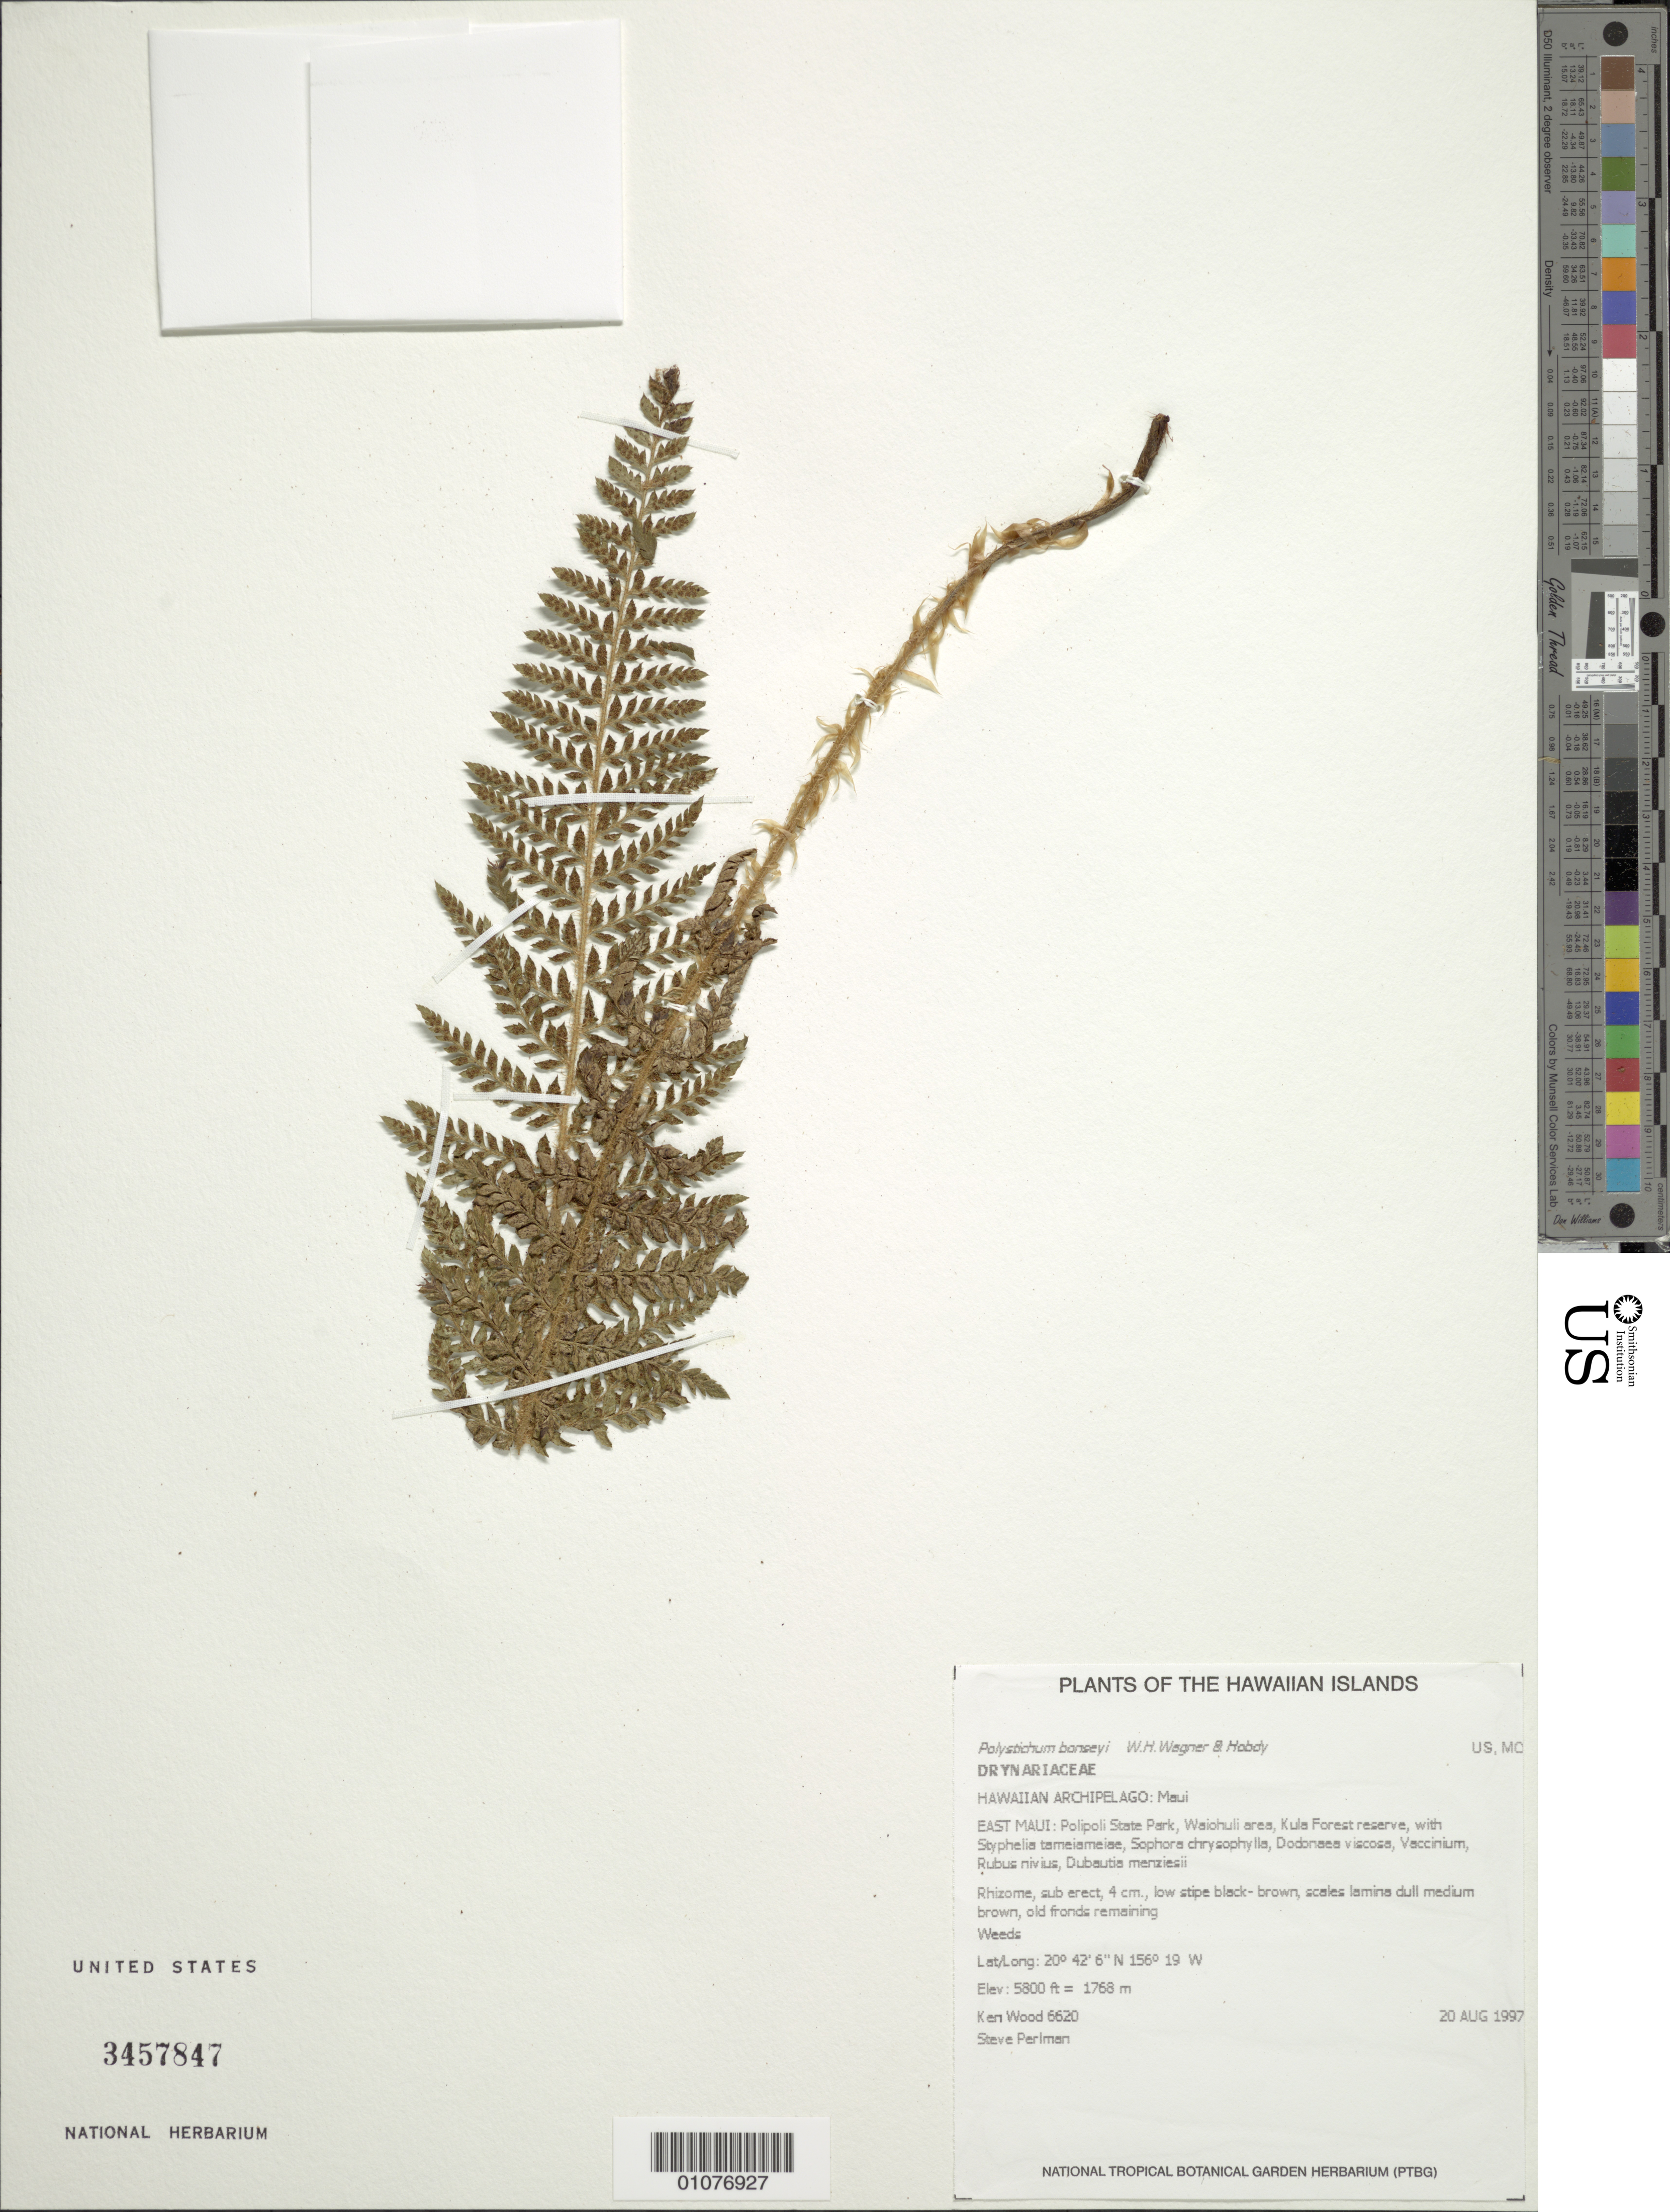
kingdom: Plantae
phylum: Tracheophyta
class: Polypodiopsida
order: Polypodiales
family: Dryopteridaceae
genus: Polystichum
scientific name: Polystichum bonseyi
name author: W.H. Wagner & Hobdy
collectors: K. R. Wood & S. P. Perlman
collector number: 6620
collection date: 1997-08-20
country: United States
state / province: Hawaii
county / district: Maui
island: Maui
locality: E Maui, Polipoli State Park, Waiohuli area, Kula Forest Reserve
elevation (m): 1768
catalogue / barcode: US 3457847